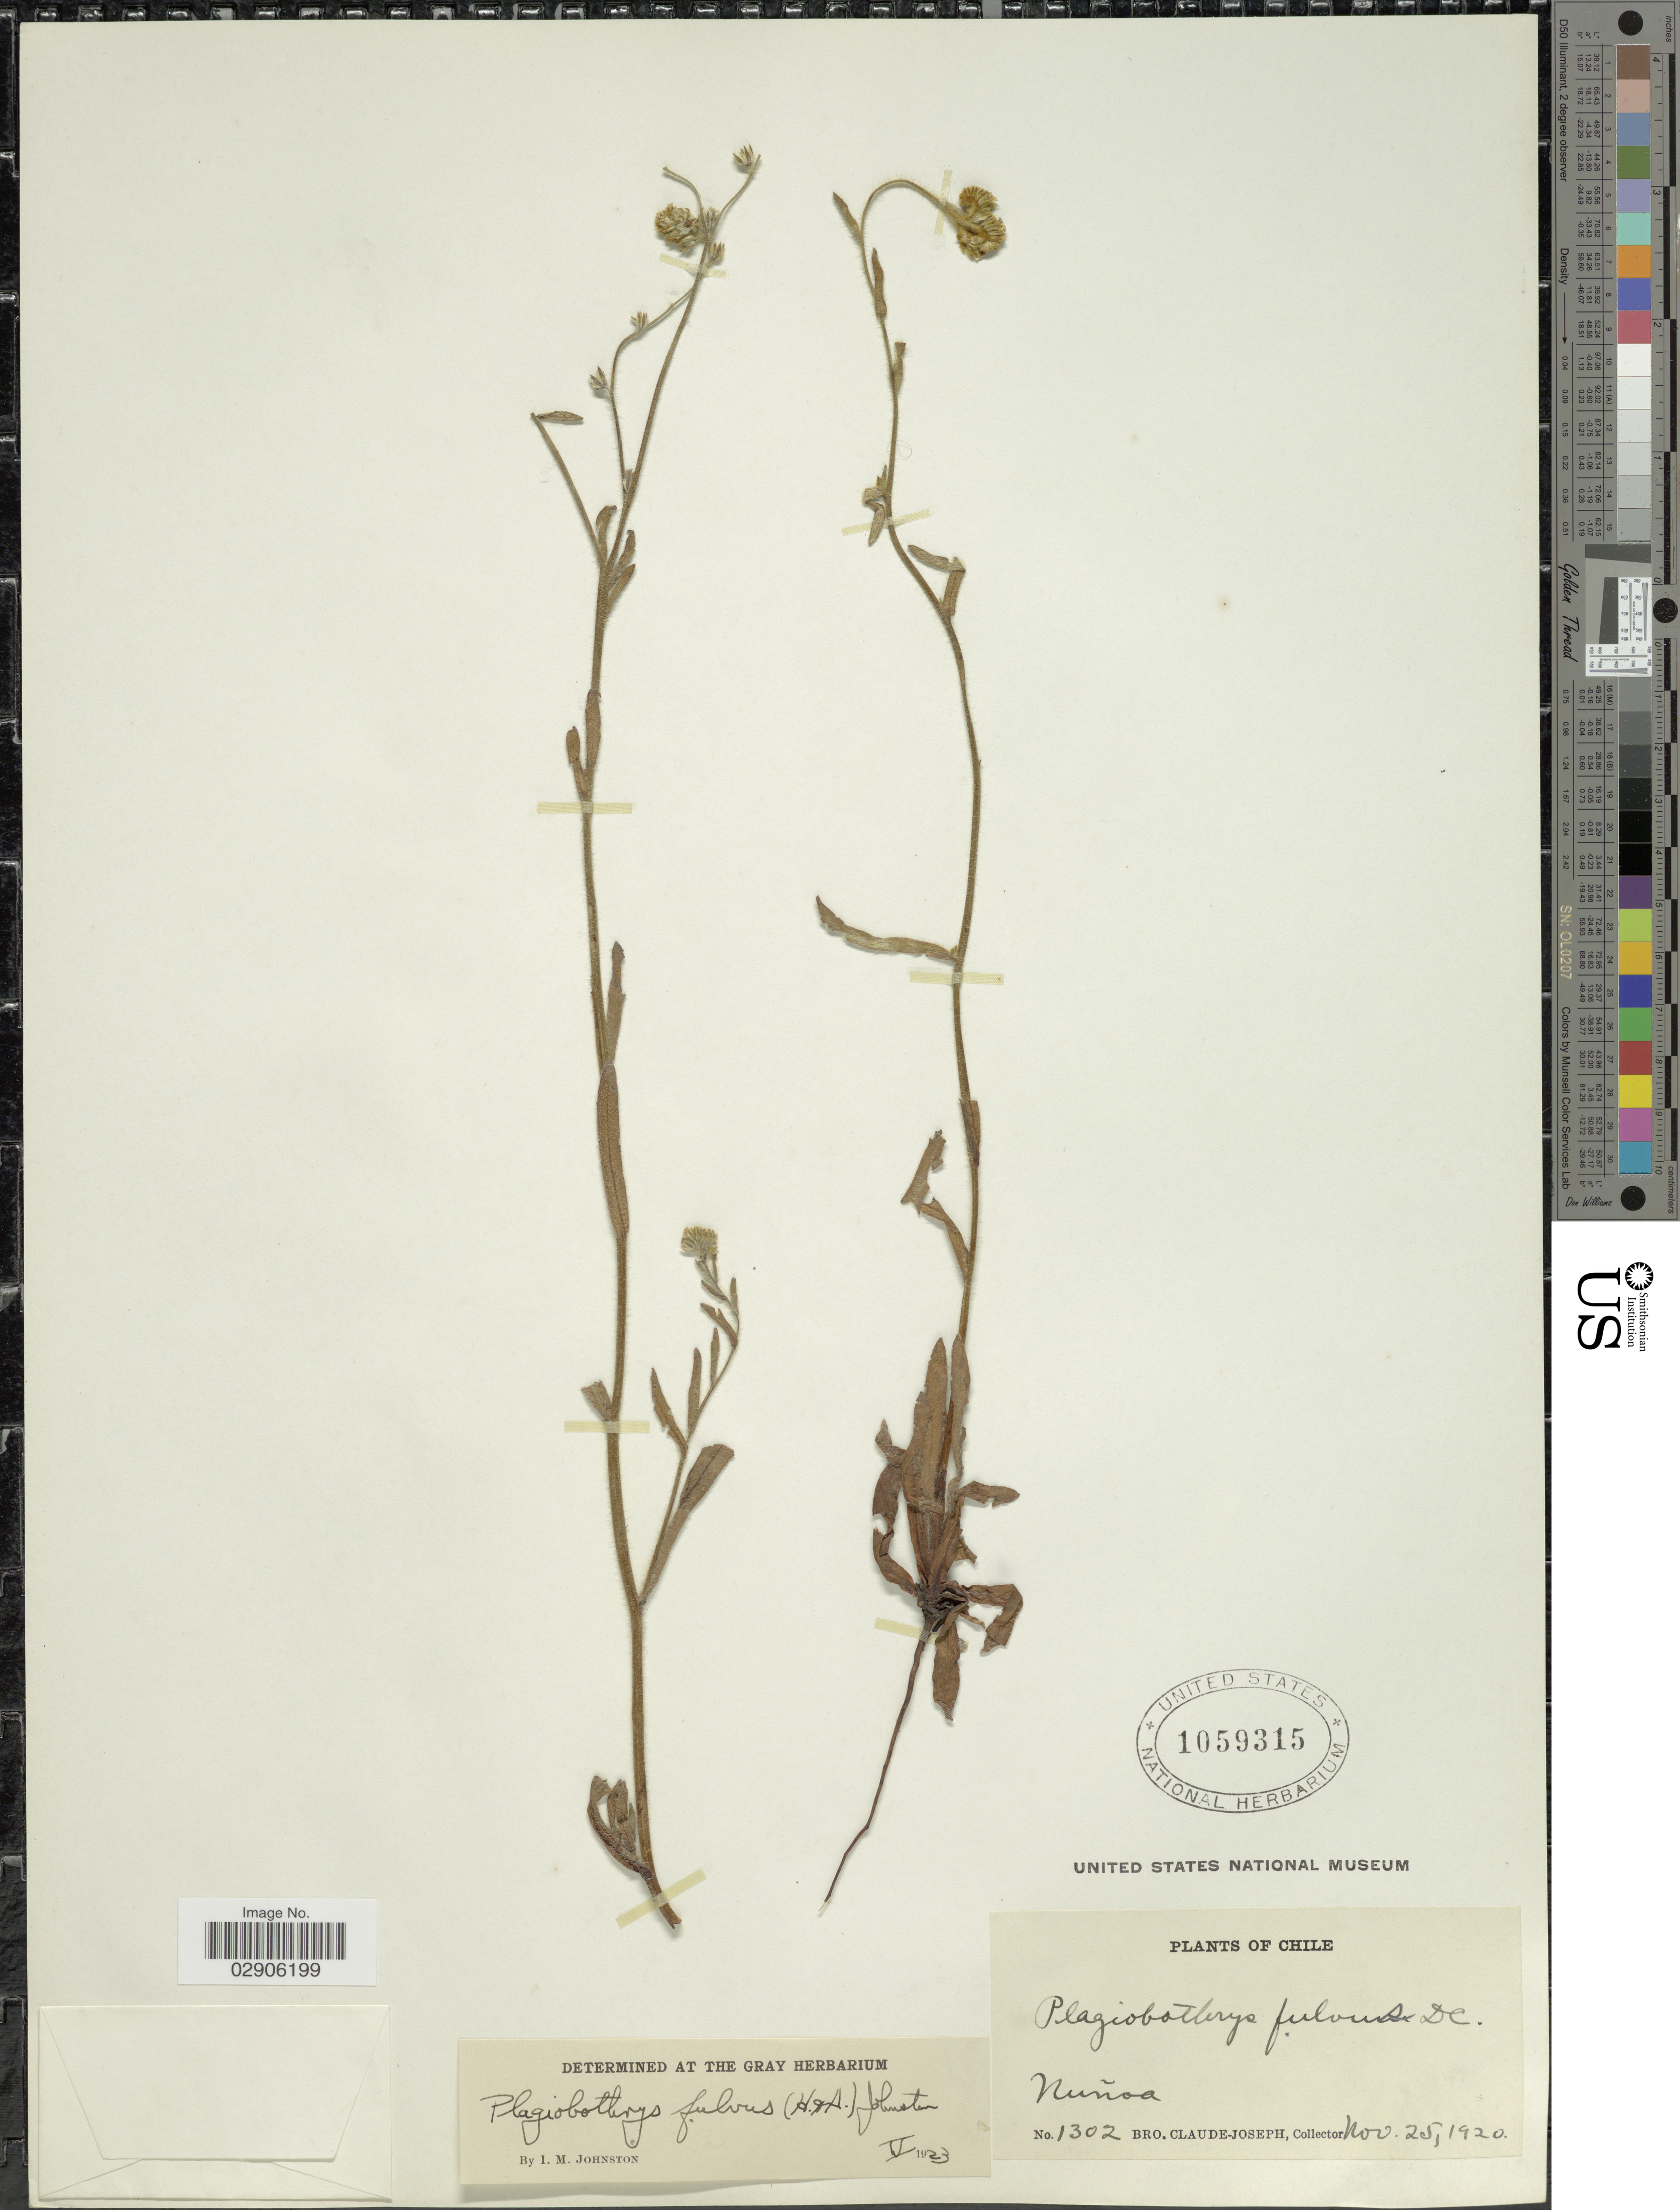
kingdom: Plantae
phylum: Tracheophyta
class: Magnoliopsida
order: Boraginales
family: Boraginaceae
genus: Plagiobothrys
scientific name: Plagiobothrys fulvus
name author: (Hook. & Arn.) I.M. Johnst.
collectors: Bro. Claude-Joseph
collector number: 1302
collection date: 1920-11-25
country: Chile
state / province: Región Metropolitana (RM)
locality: Nuñoa.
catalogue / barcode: US 1059315